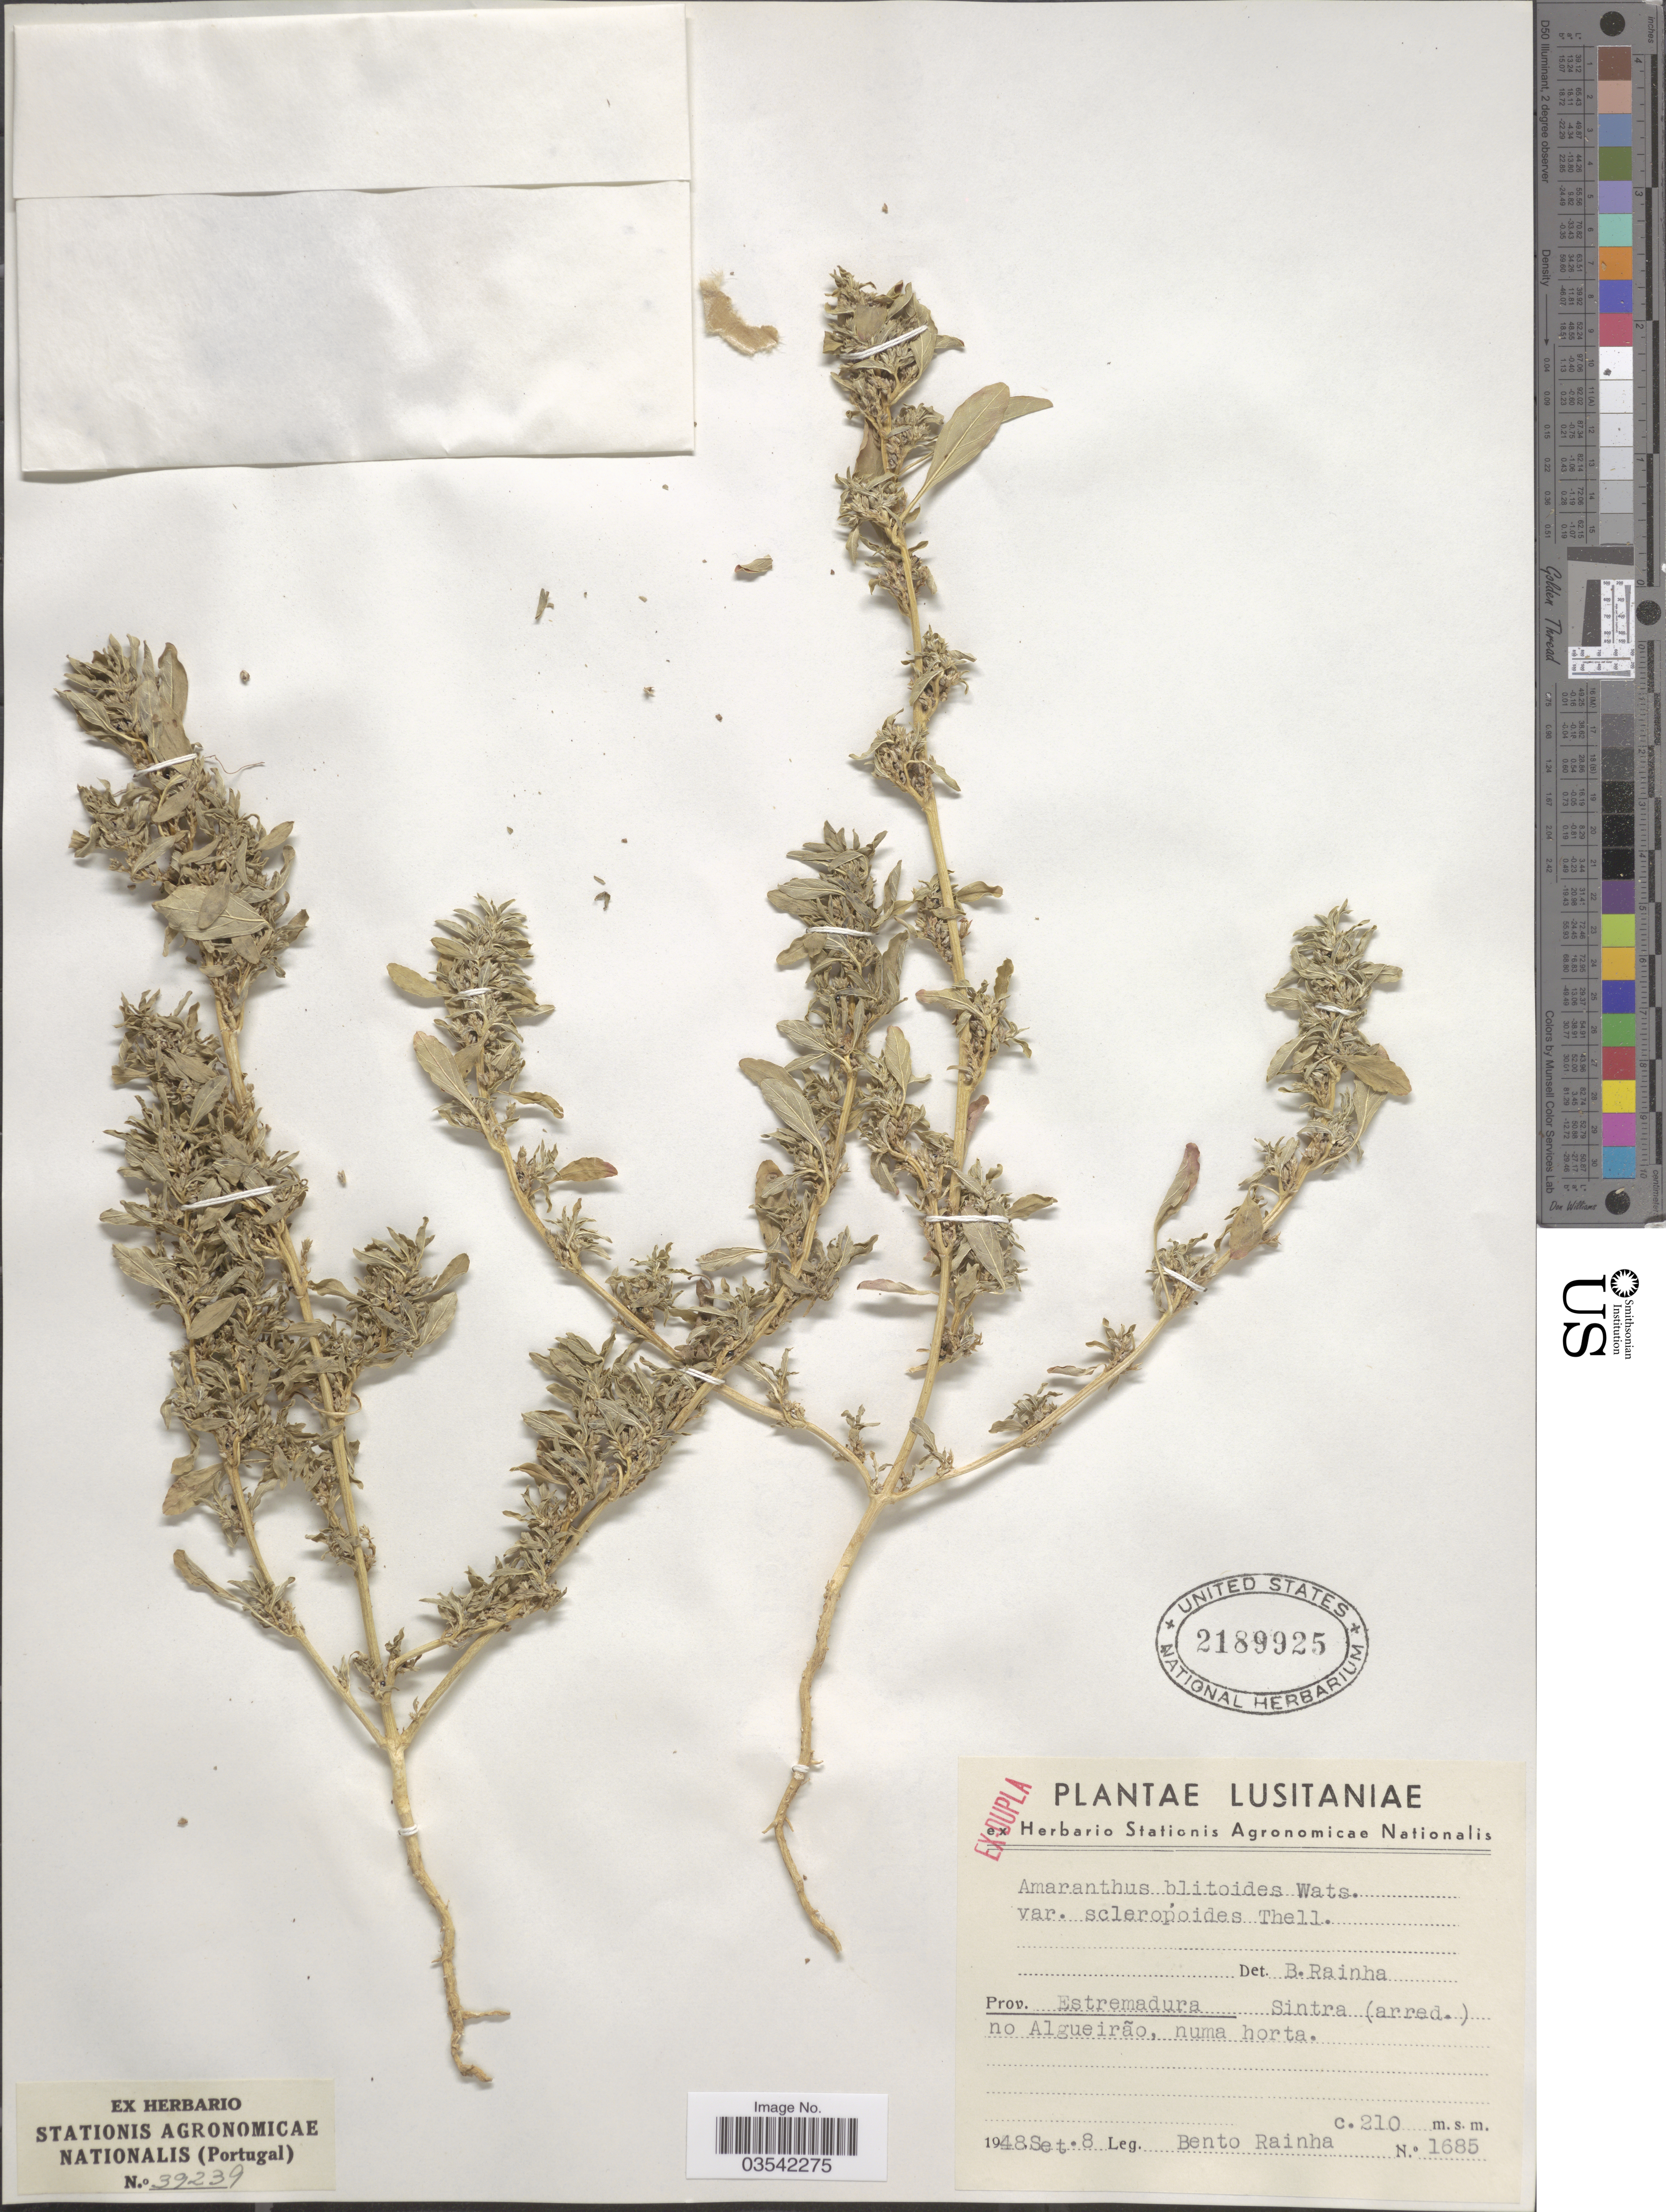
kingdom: Plantae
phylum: Tracheophyta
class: Magnoliopsida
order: Caryophyllales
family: Amaranthaceae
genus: Amaranthus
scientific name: Amaranthus blitoides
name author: S. Watson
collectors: B. Rainha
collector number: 1685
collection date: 1948-09-08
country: Portugal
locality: Lusitaniae. Prov. Estremadura Sintra (arred.) no Algueirão, numa horta.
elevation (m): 210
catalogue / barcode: US 2189925